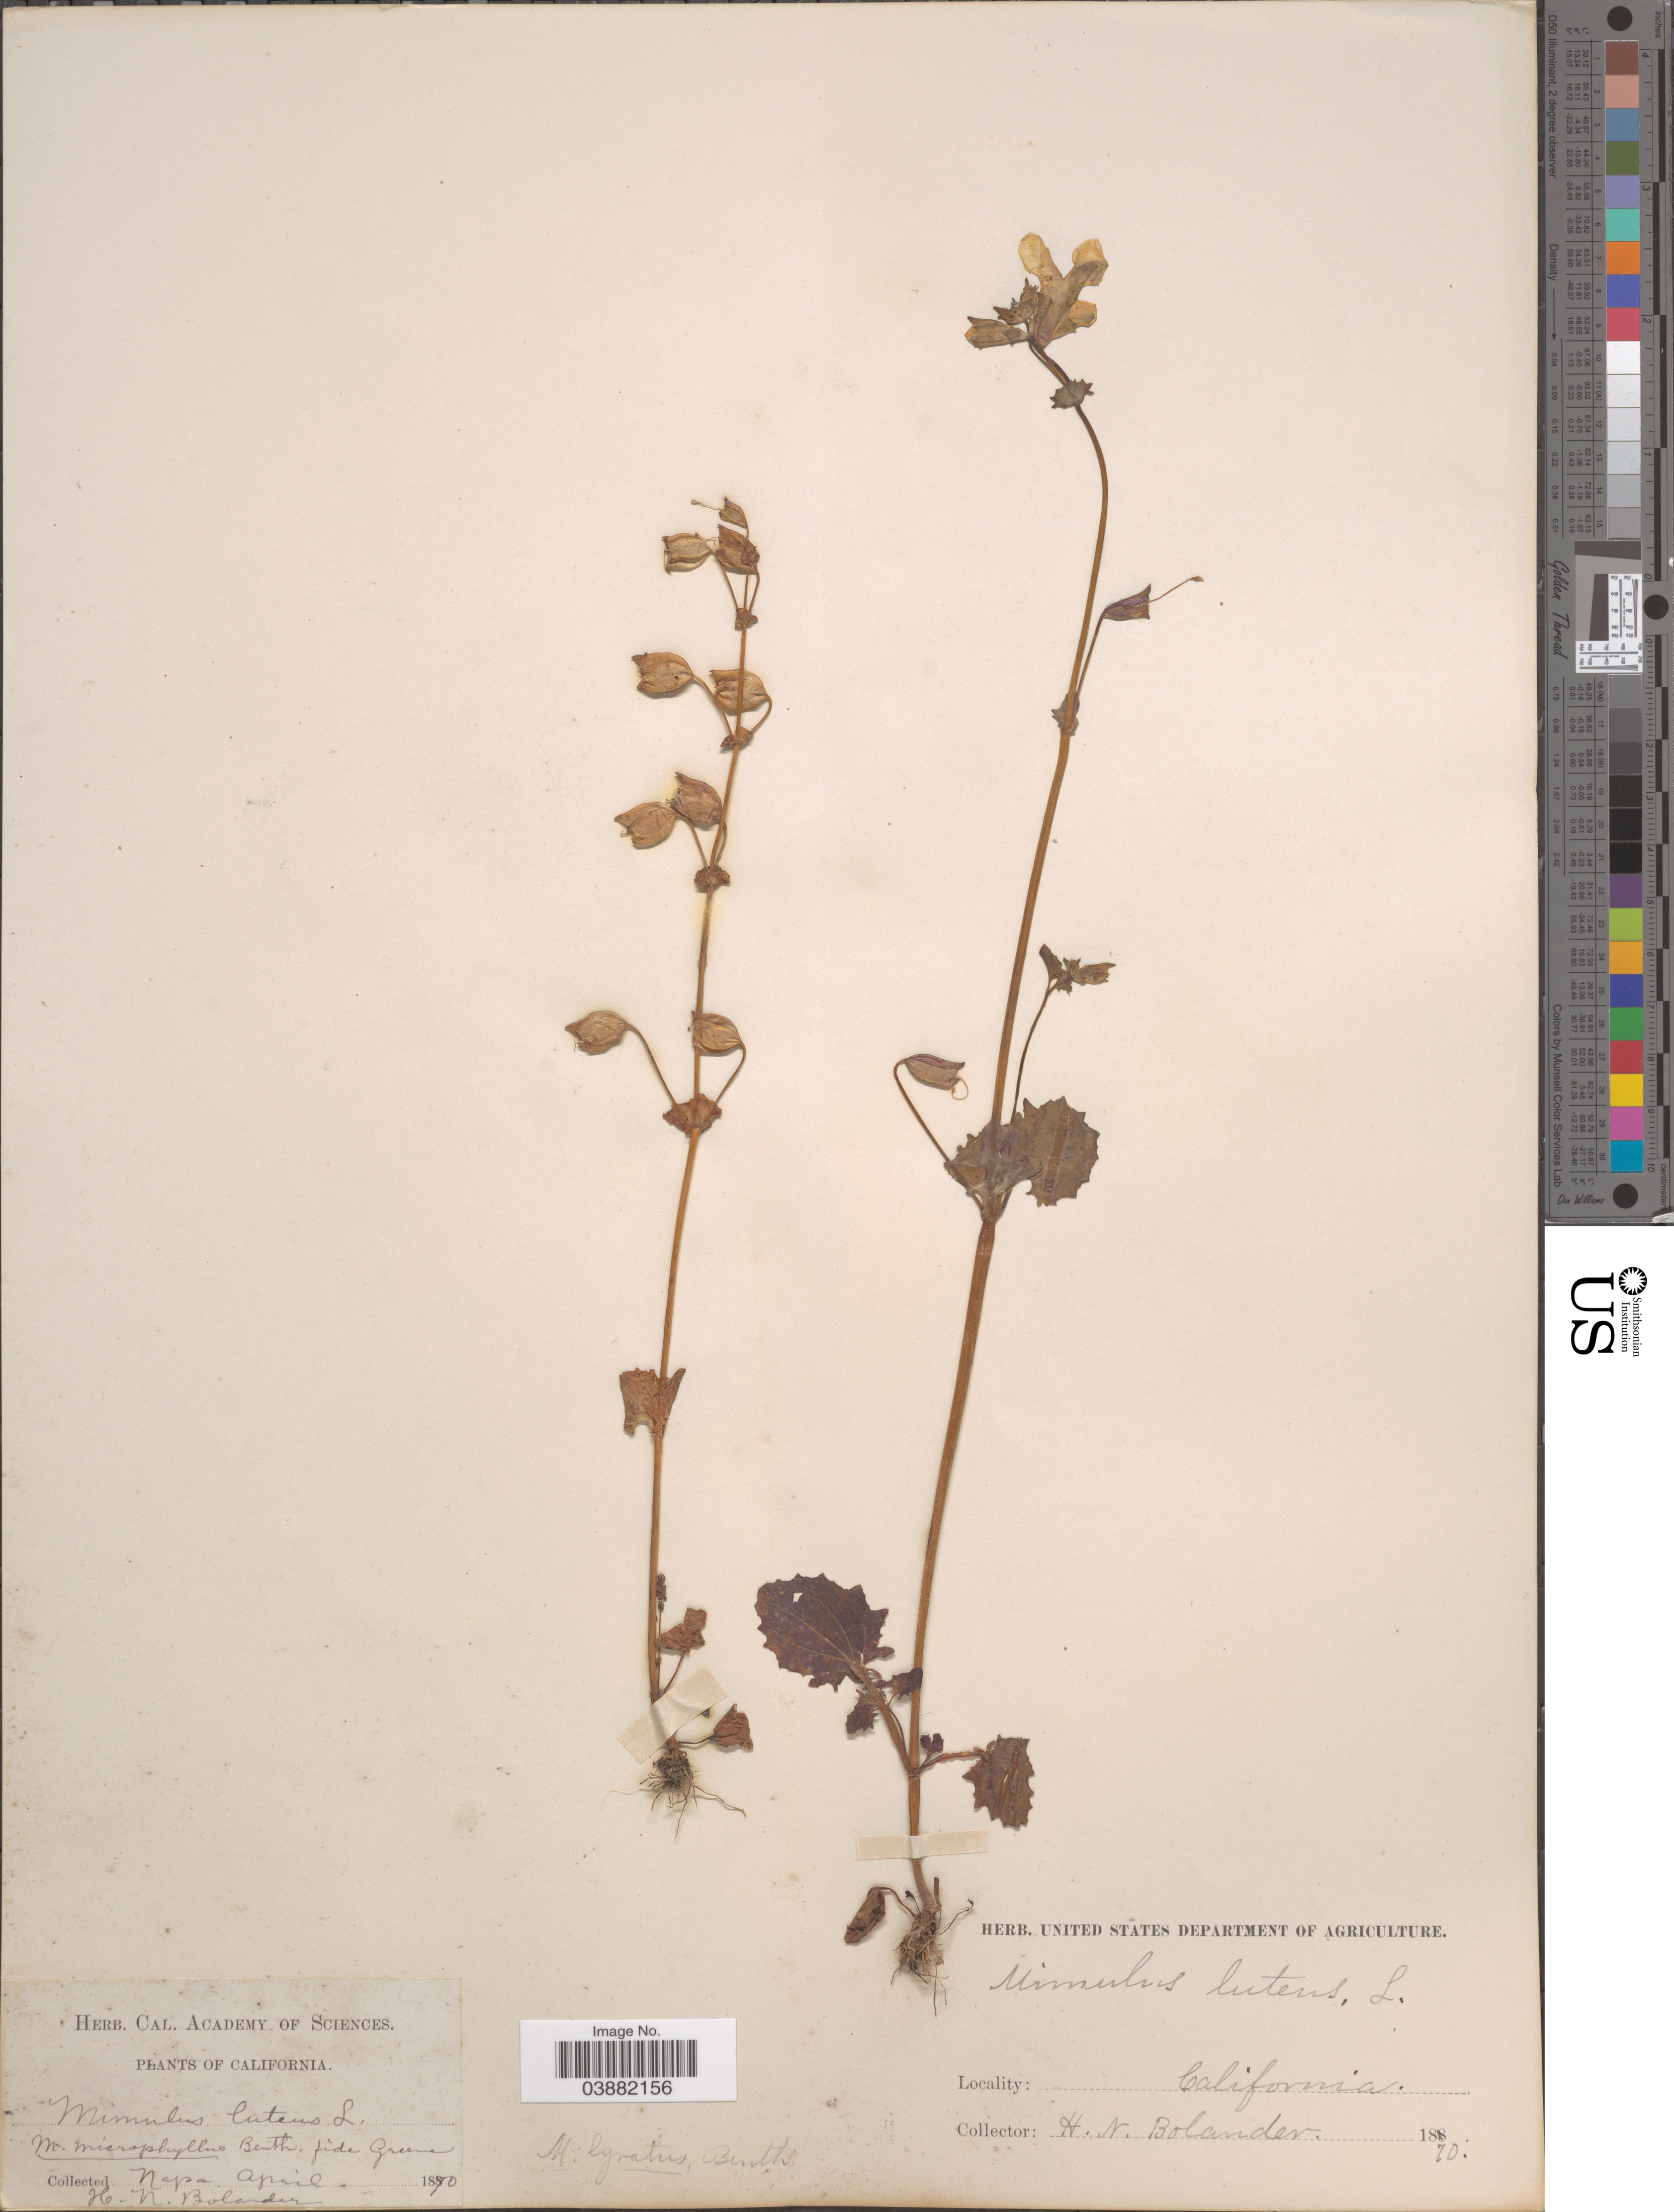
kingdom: Plantae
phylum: Tracheophyta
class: Magnoliopsida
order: Lamiales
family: Phrymaceae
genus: Mimulus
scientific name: Mimulus microphyllus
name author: Benth.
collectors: H. Bolander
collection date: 1870-04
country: United States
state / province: California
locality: Napa.